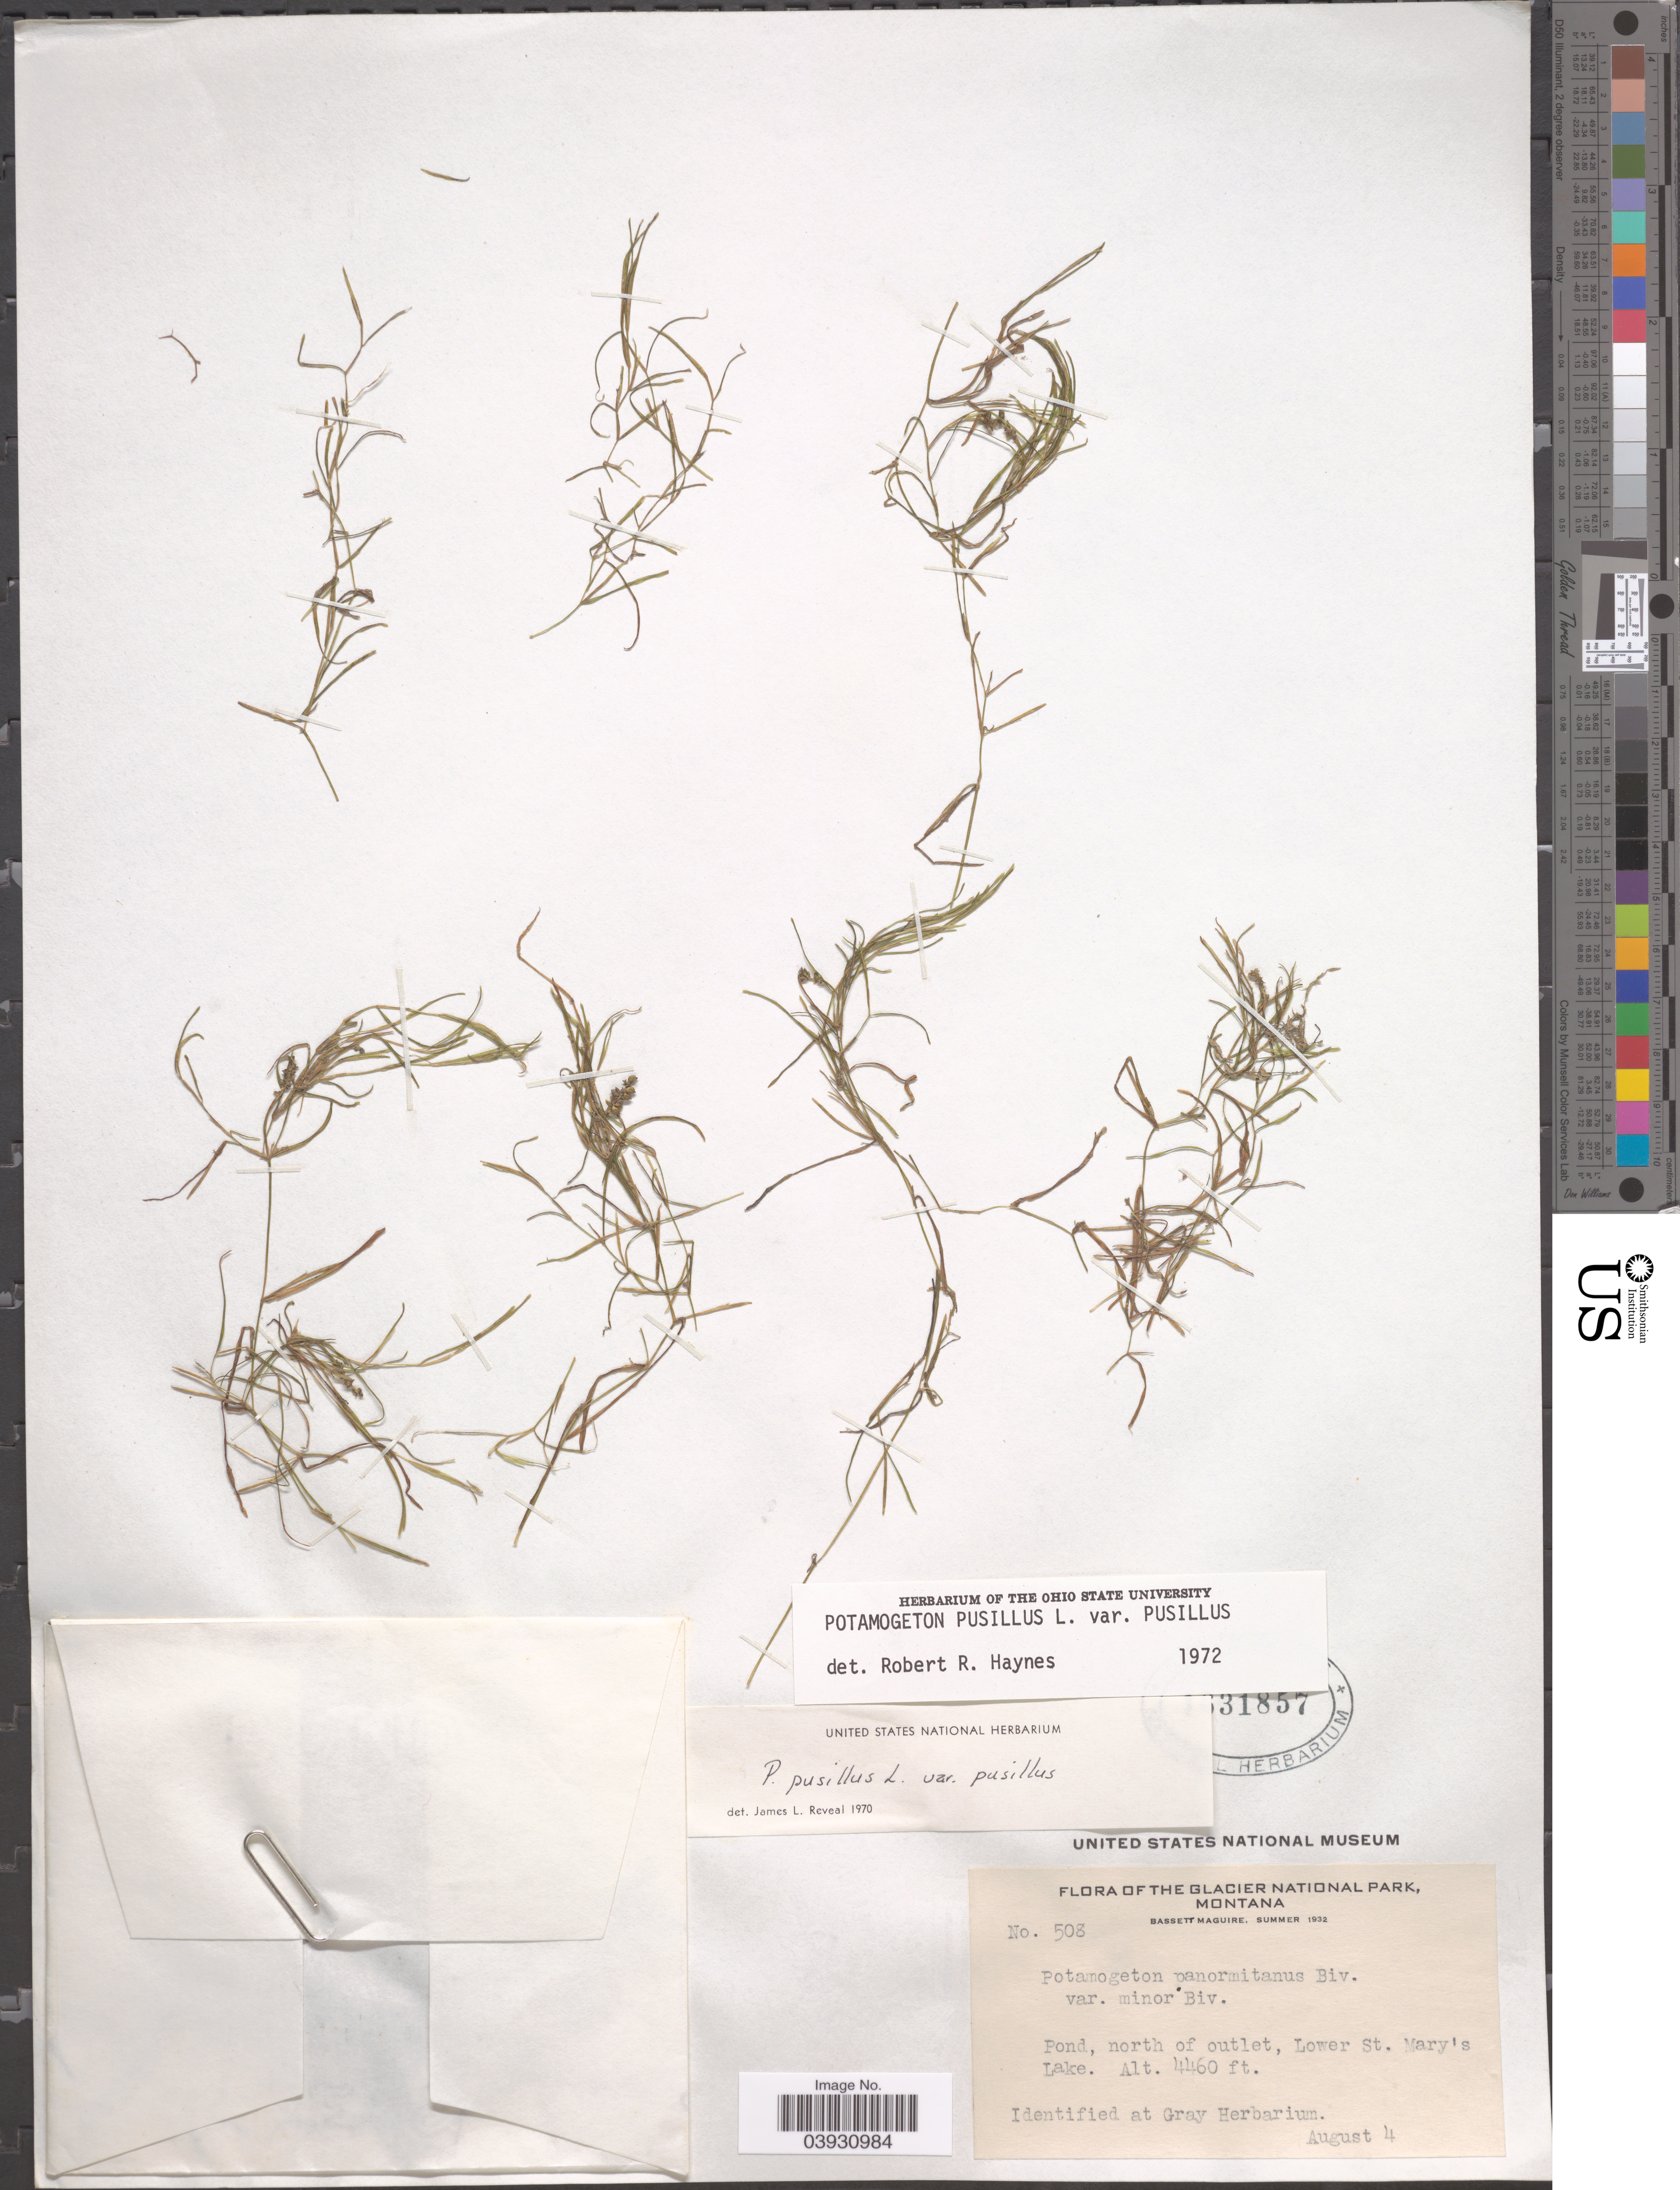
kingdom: Plantae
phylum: Tracheophyta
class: Liliopsida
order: Alismatales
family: Potamogetonaceae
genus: Potamogeton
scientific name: Potamogeton pusillus var. pusillus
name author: L.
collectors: B. Maguire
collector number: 508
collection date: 1932-08-04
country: United States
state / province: Montana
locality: Glacier National Park. Pond, north of outlet, Lower St. Mary's Lake.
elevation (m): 1359